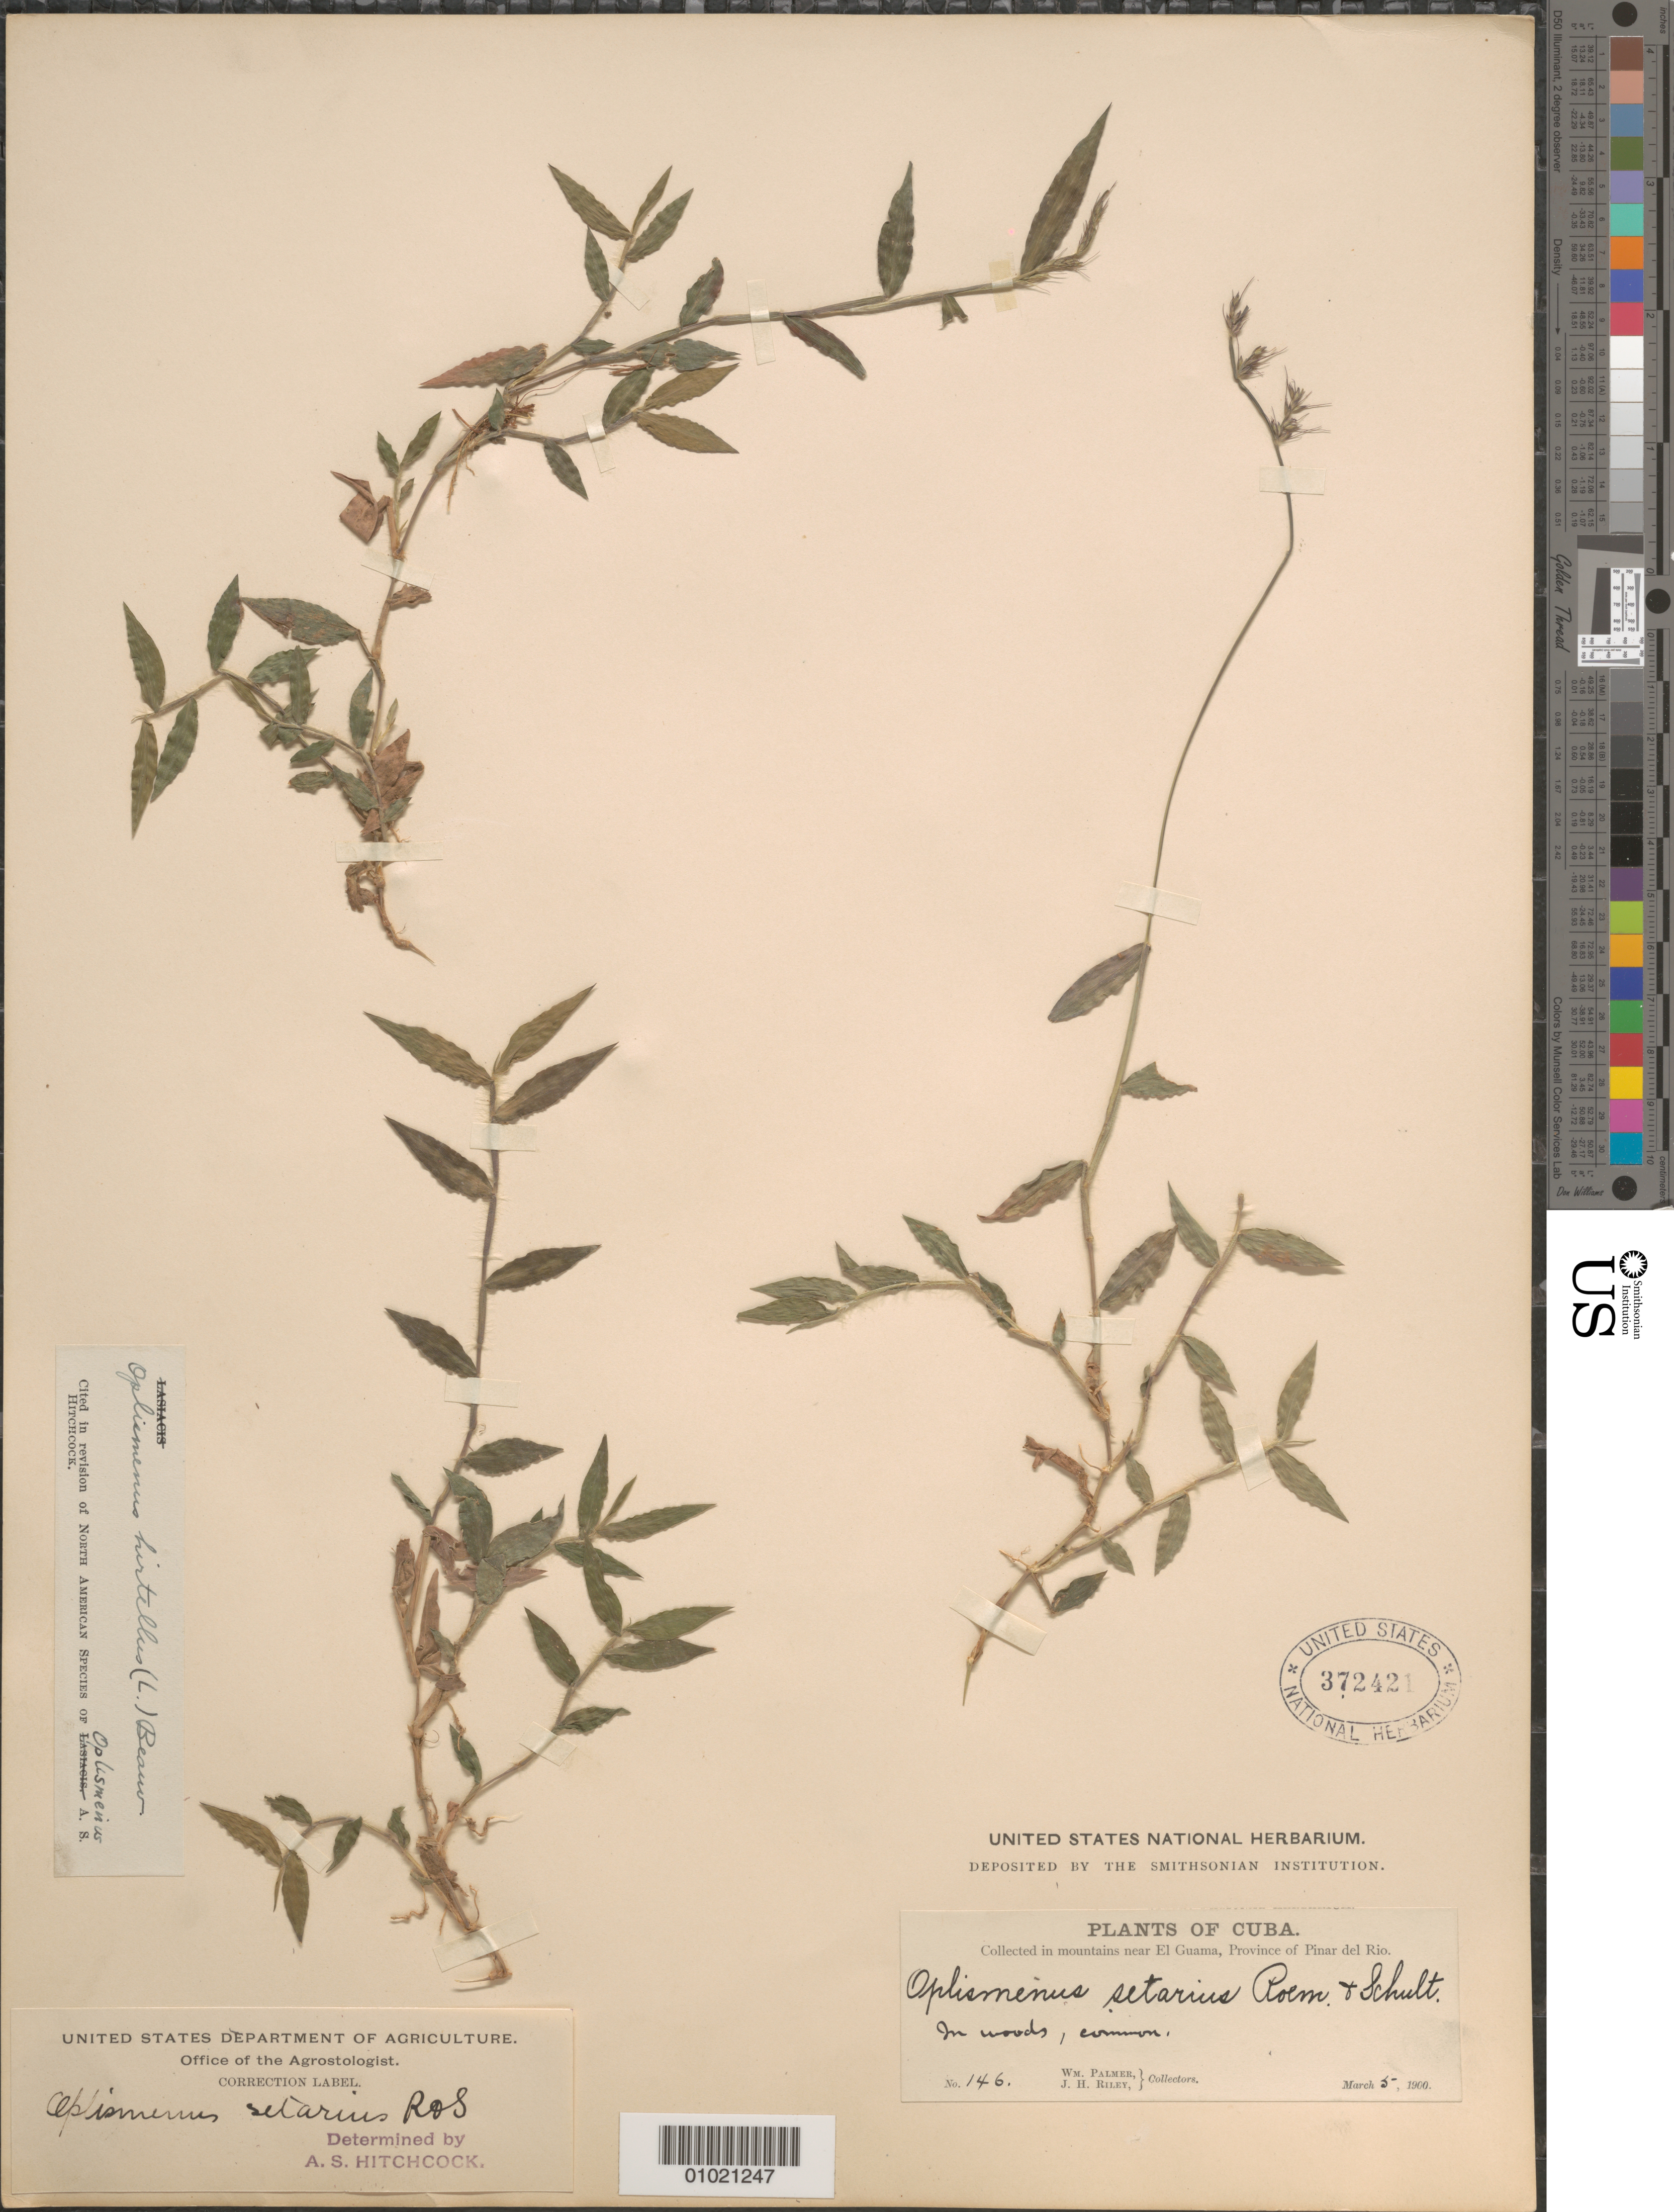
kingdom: Plantae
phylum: Tracheophyta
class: Liliopsida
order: Poales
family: Poaceae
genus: Oplismenus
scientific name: Oplismenus hirtellus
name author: (L.) P. Beauv.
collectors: W. Palmer & J. H. Riley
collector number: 146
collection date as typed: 05 Mar 1900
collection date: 1900-03-05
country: Cuba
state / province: Pinar del Rio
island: Cuba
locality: In mountains near El Guama In woods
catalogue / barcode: US 372421